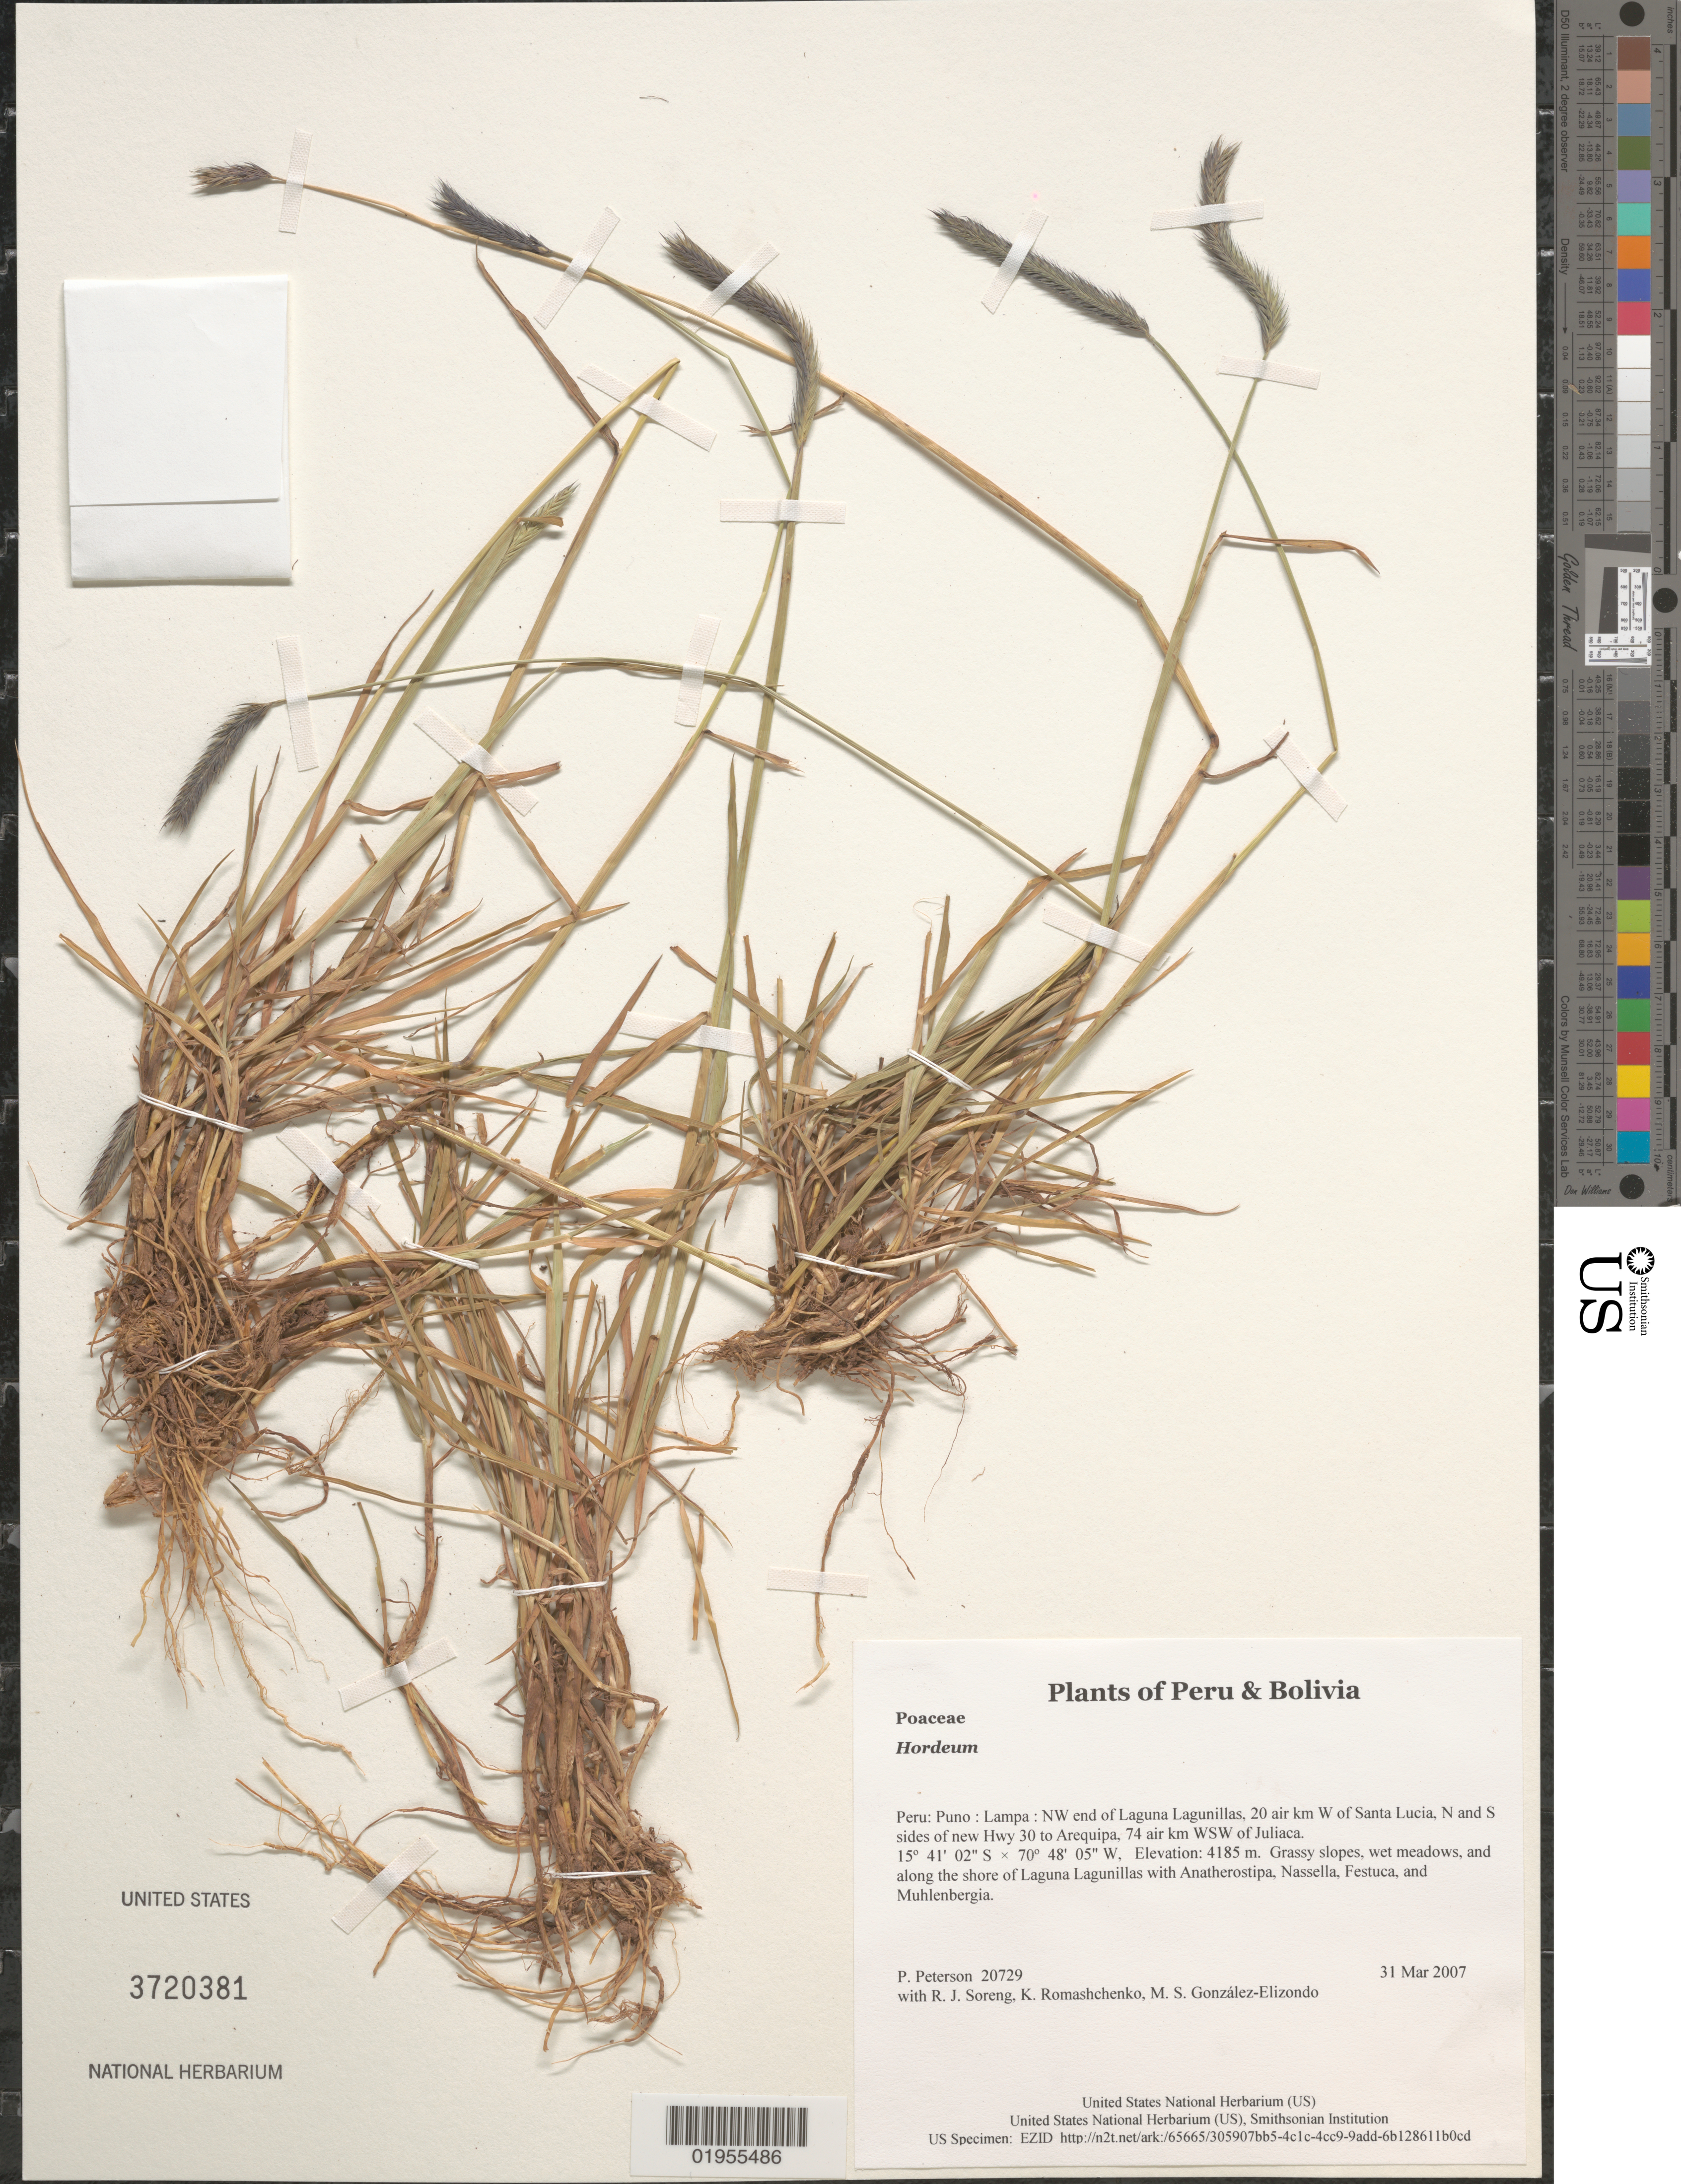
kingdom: Plantae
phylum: Tracheophyta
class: Liliopsida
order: Poales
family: Poaceae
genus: Hordeum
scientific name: Hordeum sp.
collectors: P. M. Peterson, R. J. Soreng, K. Romashchenko & M. S. González-Elizondo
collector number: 20729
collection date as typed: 31 Mar 2007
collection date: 2007-03-31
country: Peru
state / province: Puno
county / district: Lampa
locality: NW end of Laguna Lagunillas, 20 air km W of Santa Lucia, N and S sides of new Hwy 30 to Arequipa, 74 air km WSW of Juliaca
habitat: Grassy slopes, wet meadows, and along the shore of Laguna Lagunillas with Anatherostipa, Nassella, Festuca, and Muhlenbergia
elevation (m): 4185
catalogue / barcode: US 3720381